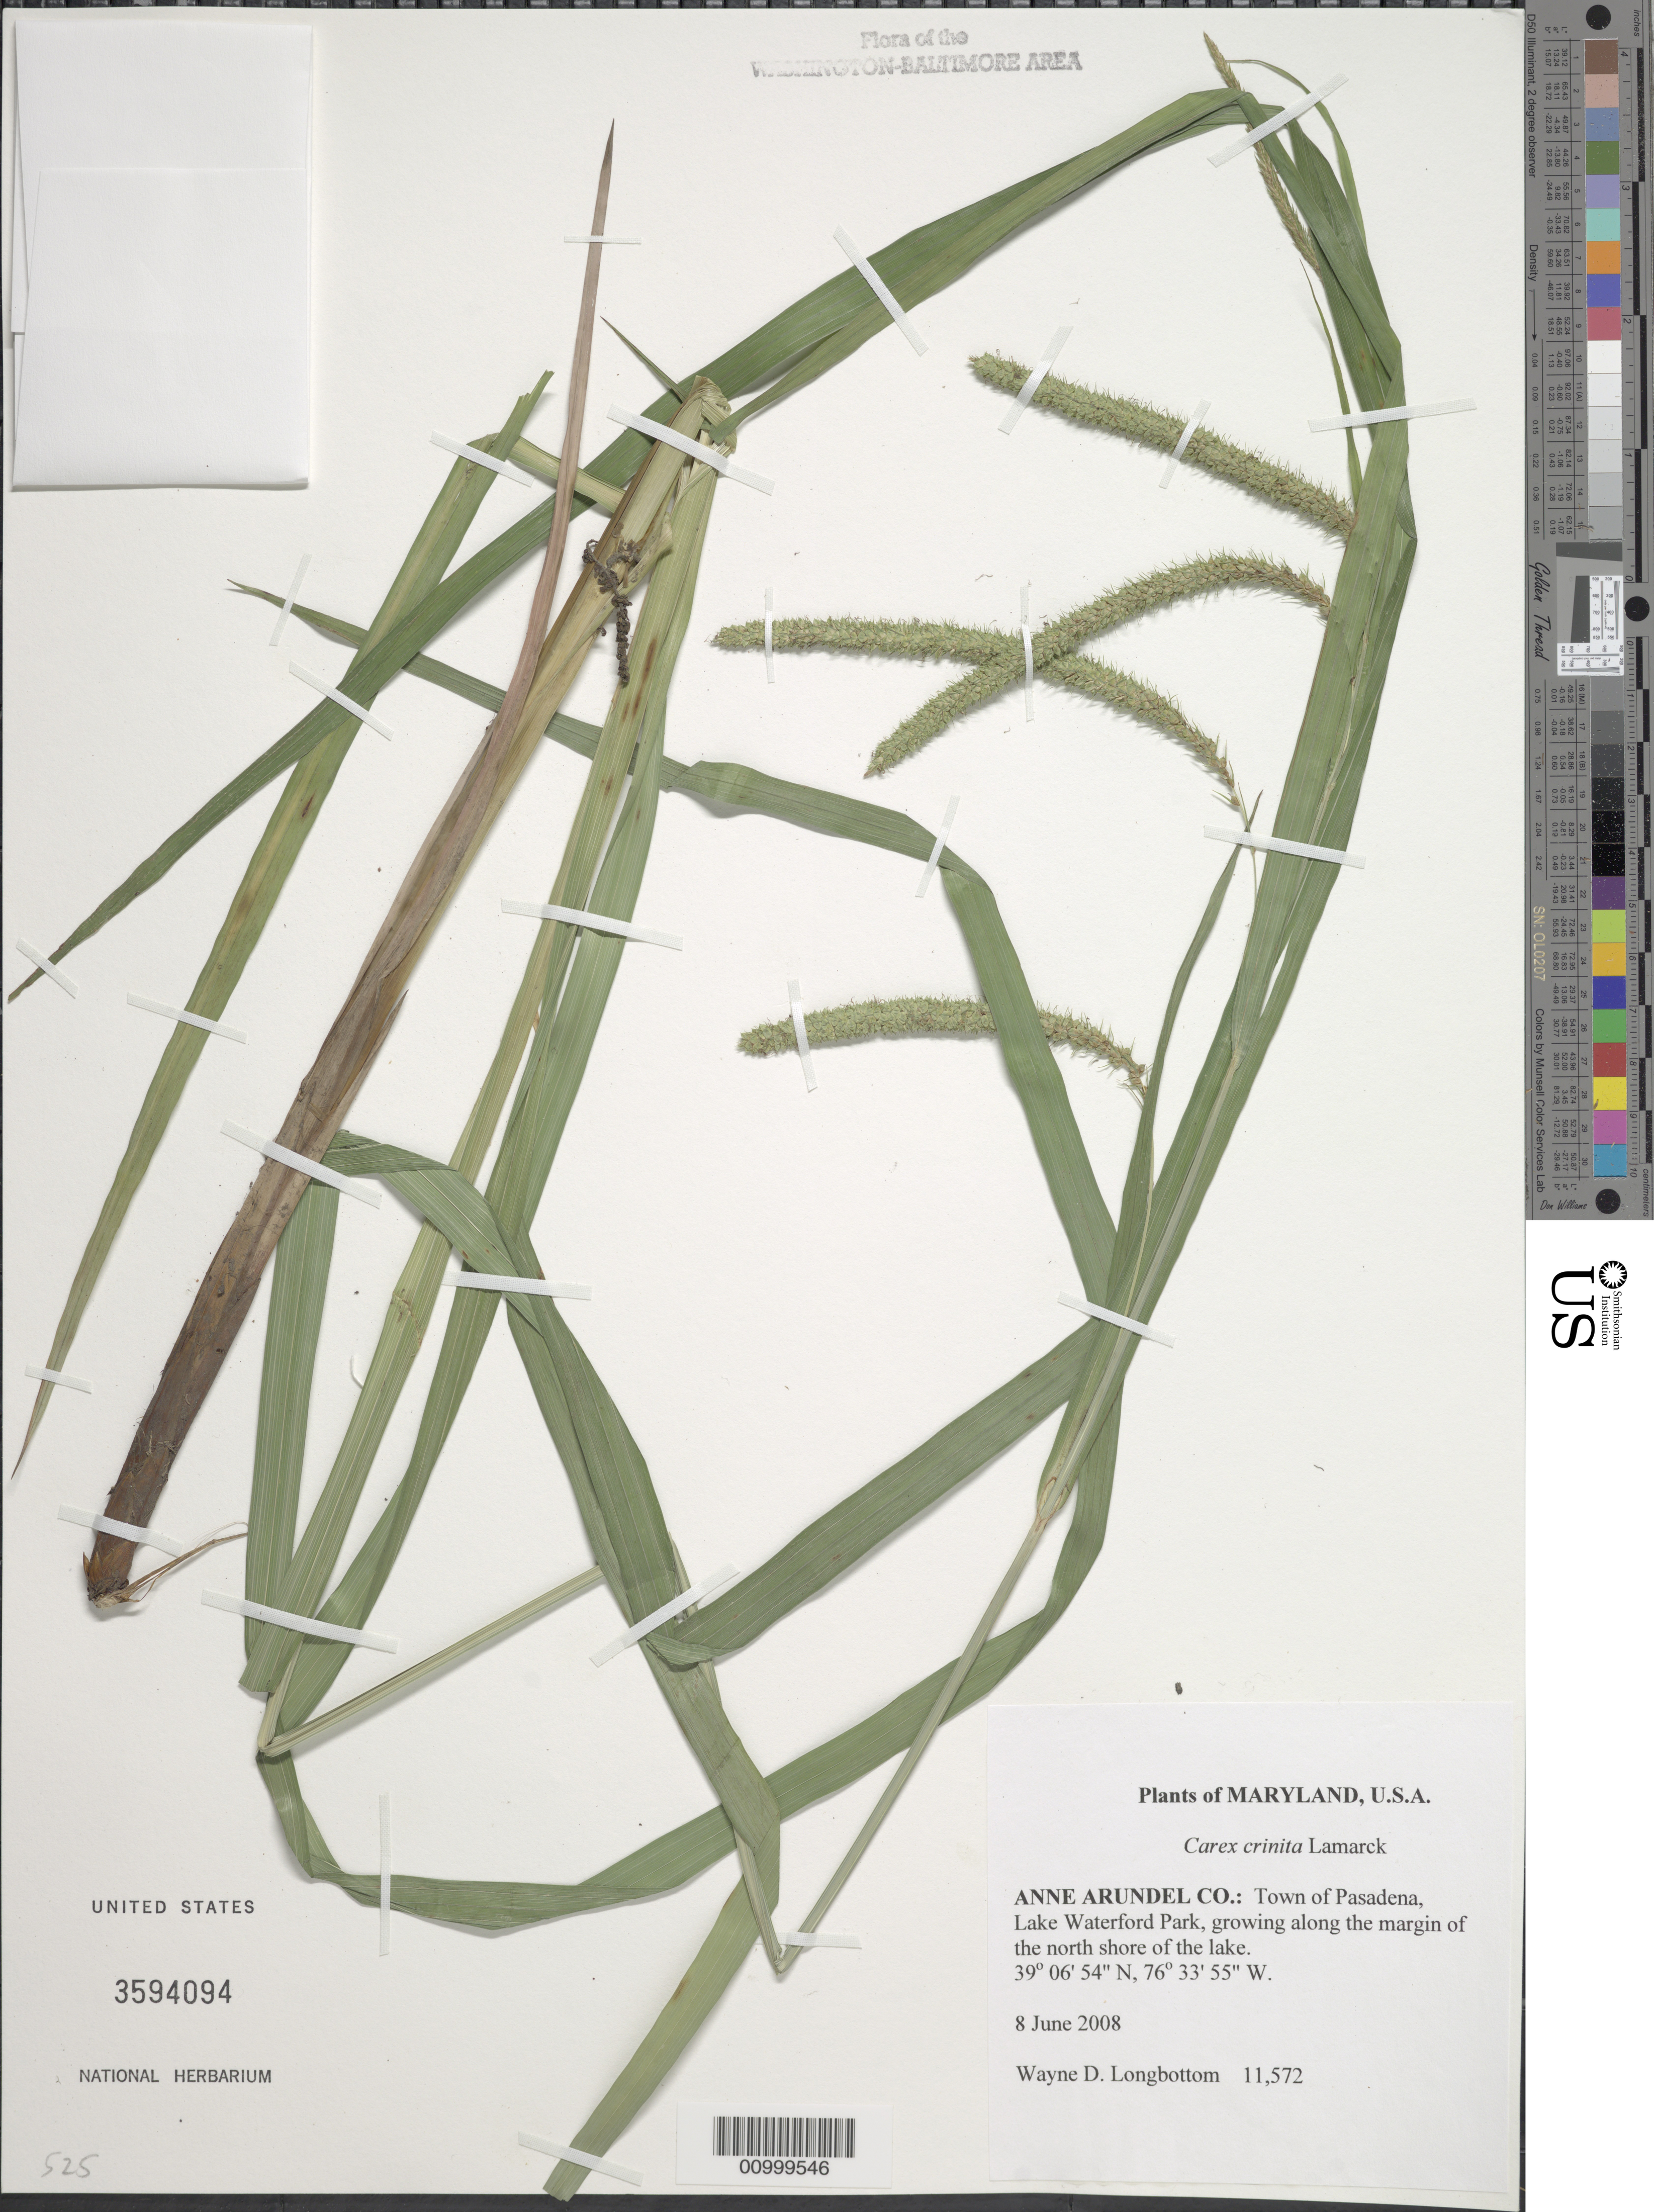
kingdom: Plantae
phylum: Tracheophyta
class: Liliopsida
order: Poales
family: Cyperaceae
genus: Carex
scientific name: Carex crinita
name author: Lam.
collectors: W. D. Longbottom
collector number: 11572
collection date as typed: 8 June 2008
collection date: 2008-06-08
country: United States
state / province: Maryland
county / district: Anne Arundel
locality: Town of Pasadena, Lake Waterford Park, at the north shore of the lake.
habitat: growing along the margin of the north shore of the lake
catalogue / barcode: US 3594094